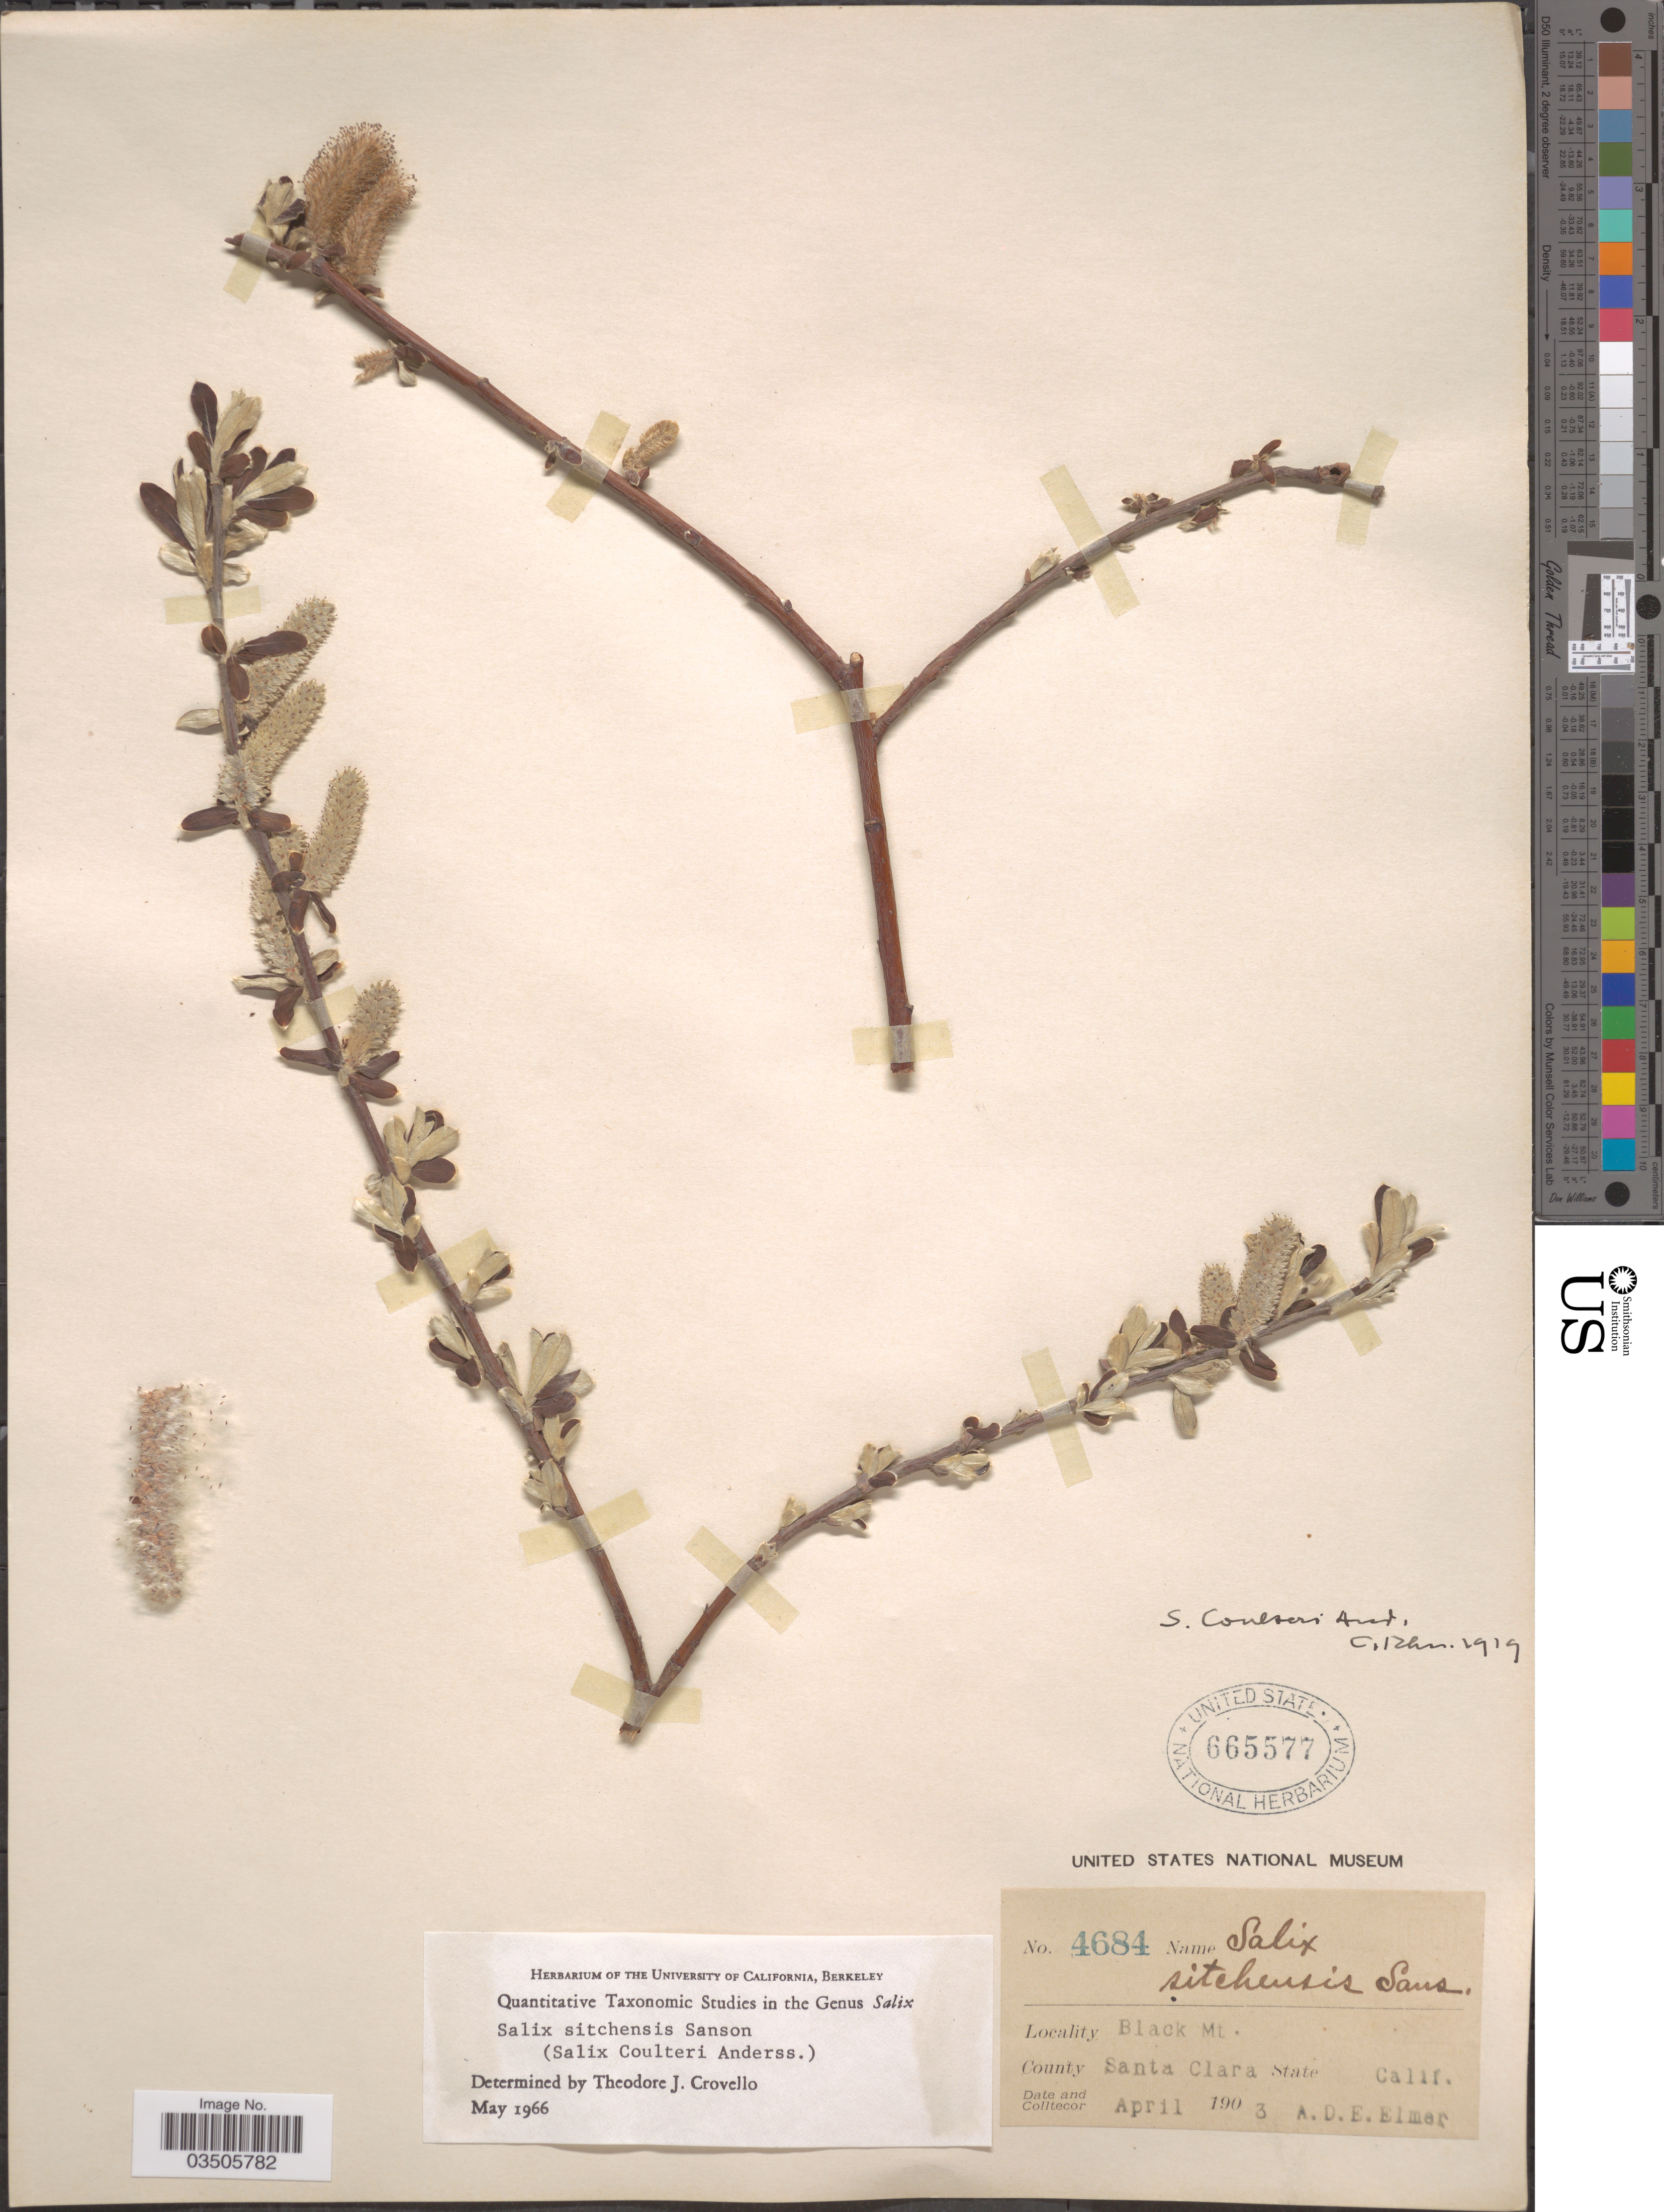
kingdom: Plantae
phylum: Tracheophyta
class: Magnoliopsida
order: Malpighiales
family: Salicaceae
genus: Salix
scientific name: Salix sitchensis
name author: Sanson ex Bong.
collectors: A. D. E. Elmer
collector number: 4684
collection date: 1903-04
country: United States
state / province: California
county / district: Santa Clara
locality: Black Mt. County Santa Clara.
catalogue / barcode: US 665577